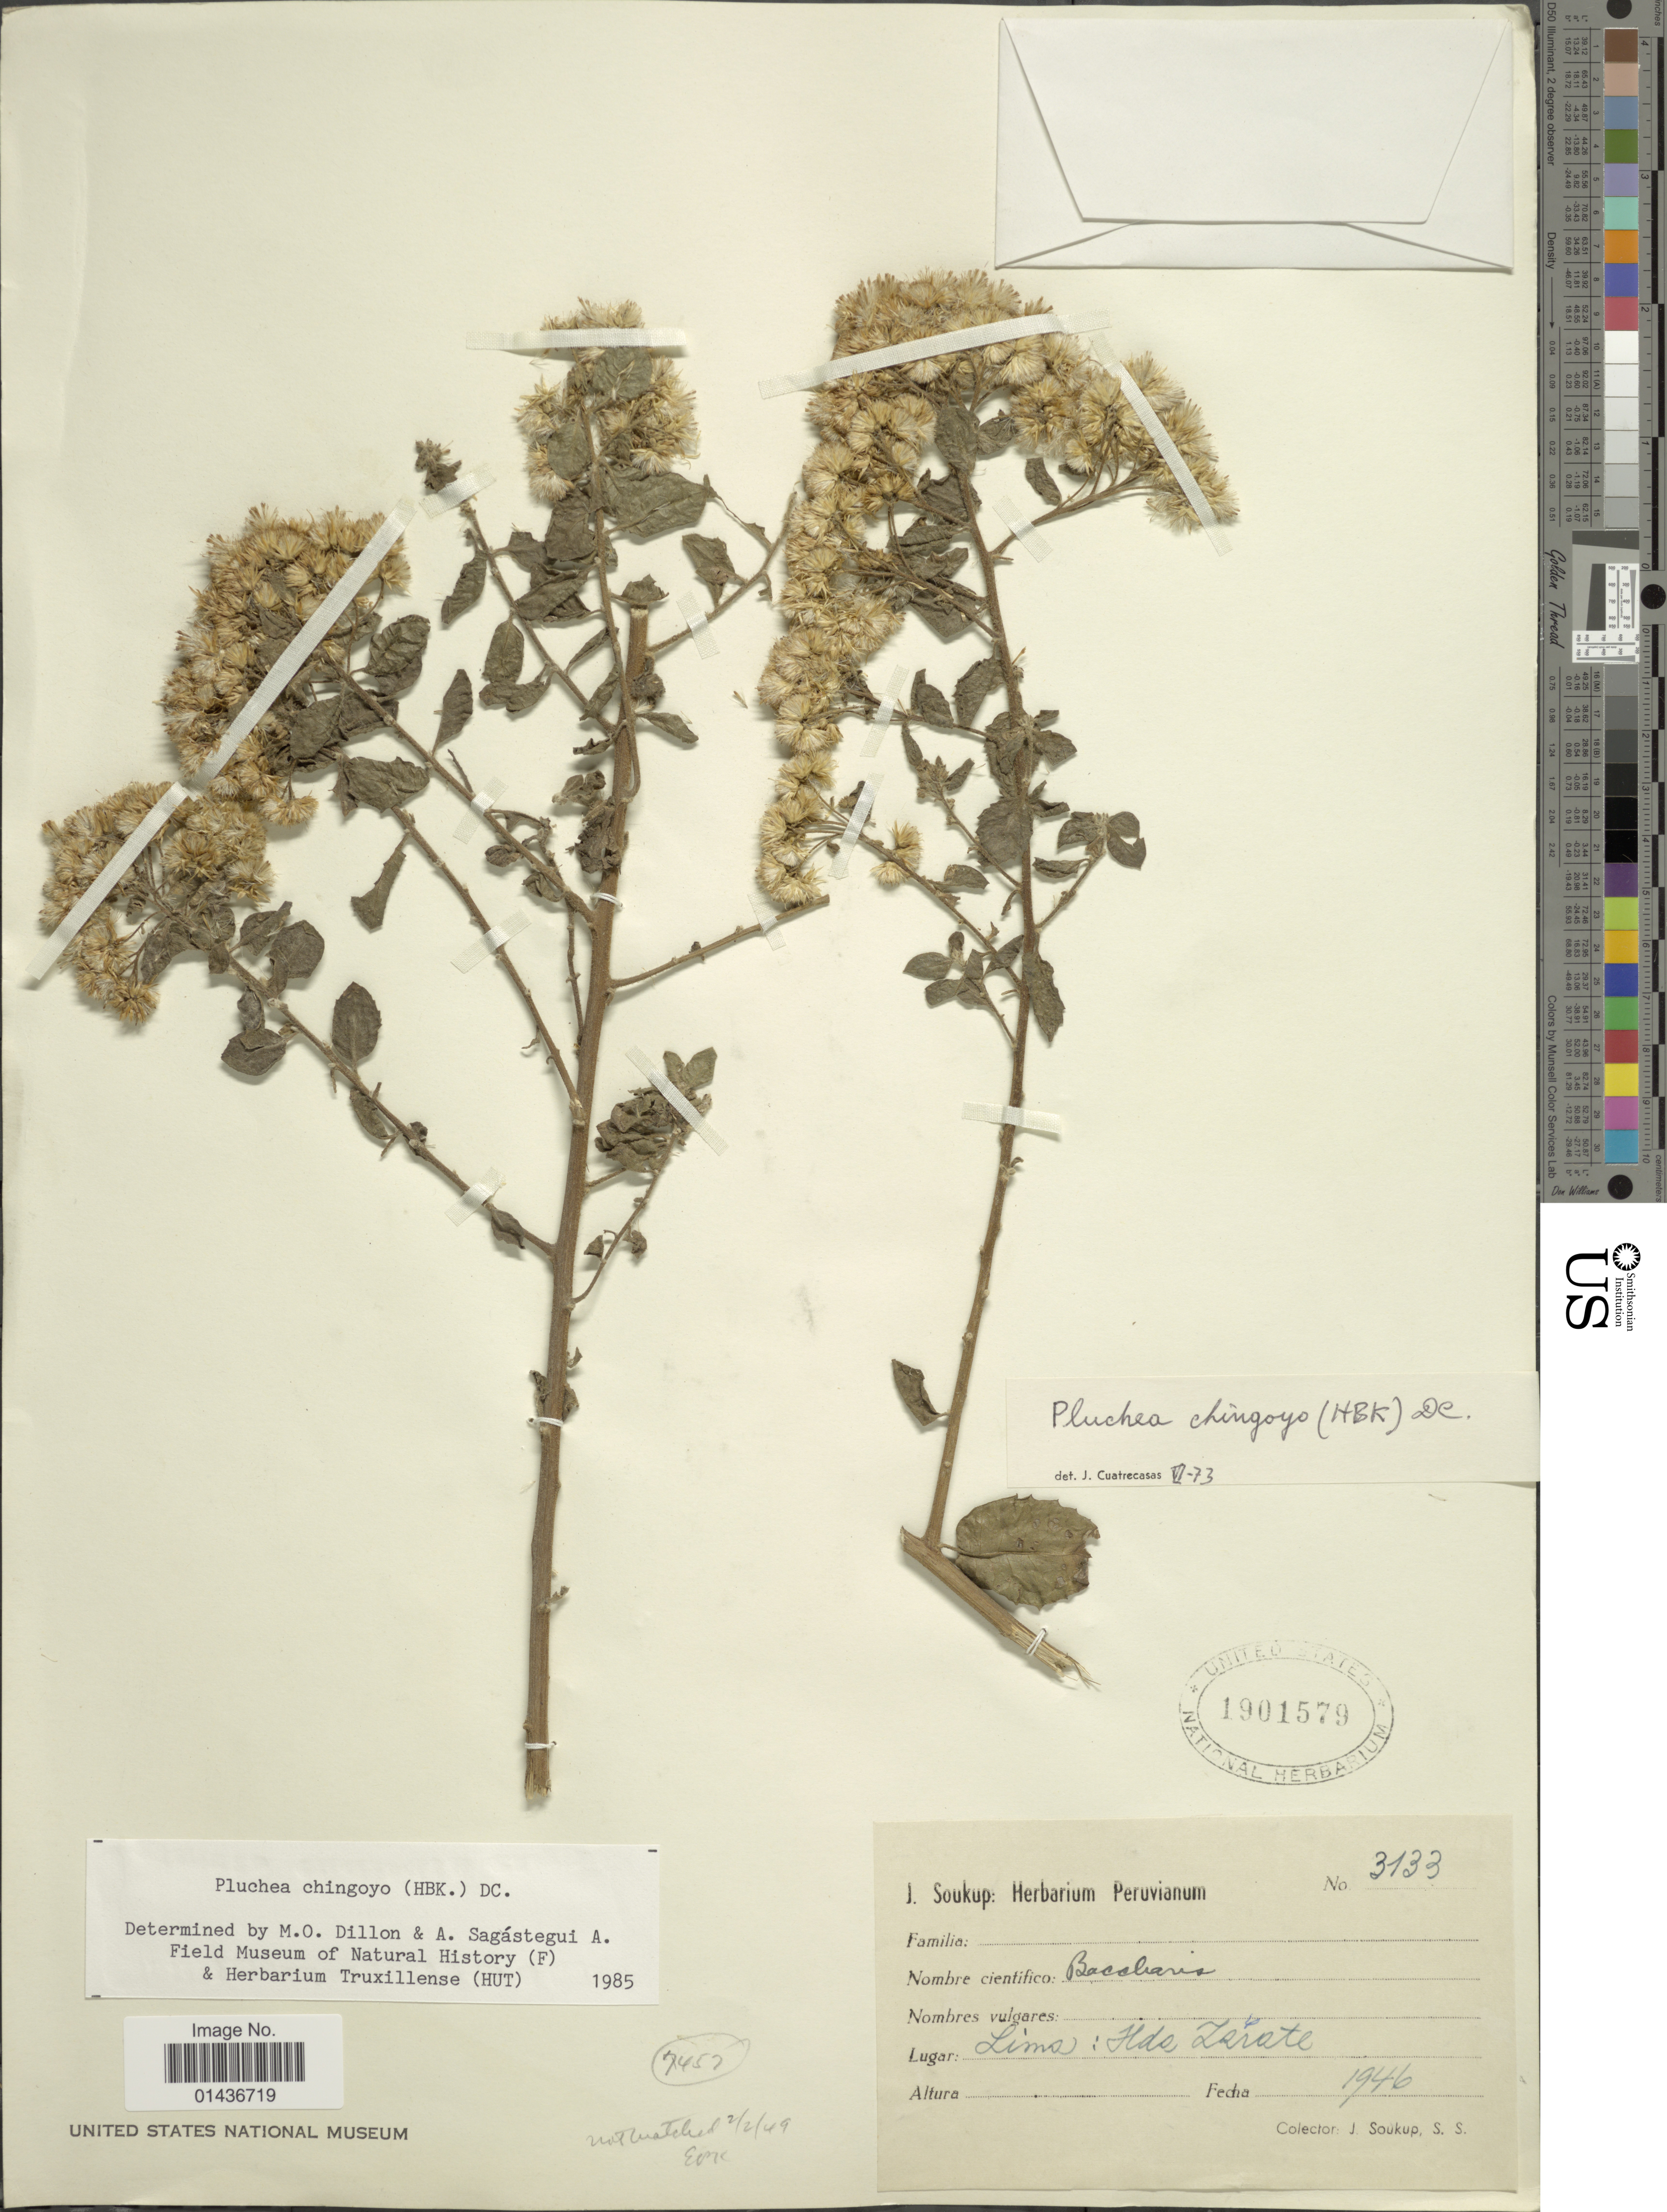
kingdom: Plantae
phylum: Tracheophyta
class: Magnoliopsida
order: Asterales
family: Asteraceae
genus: Pluchea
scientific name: Pluchea chingoyo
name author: DC.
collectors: J. Soukup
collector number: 3133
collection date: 1946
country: Peru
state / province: Lima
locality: Hda. Zárate, Lima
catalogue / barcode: US 1901579